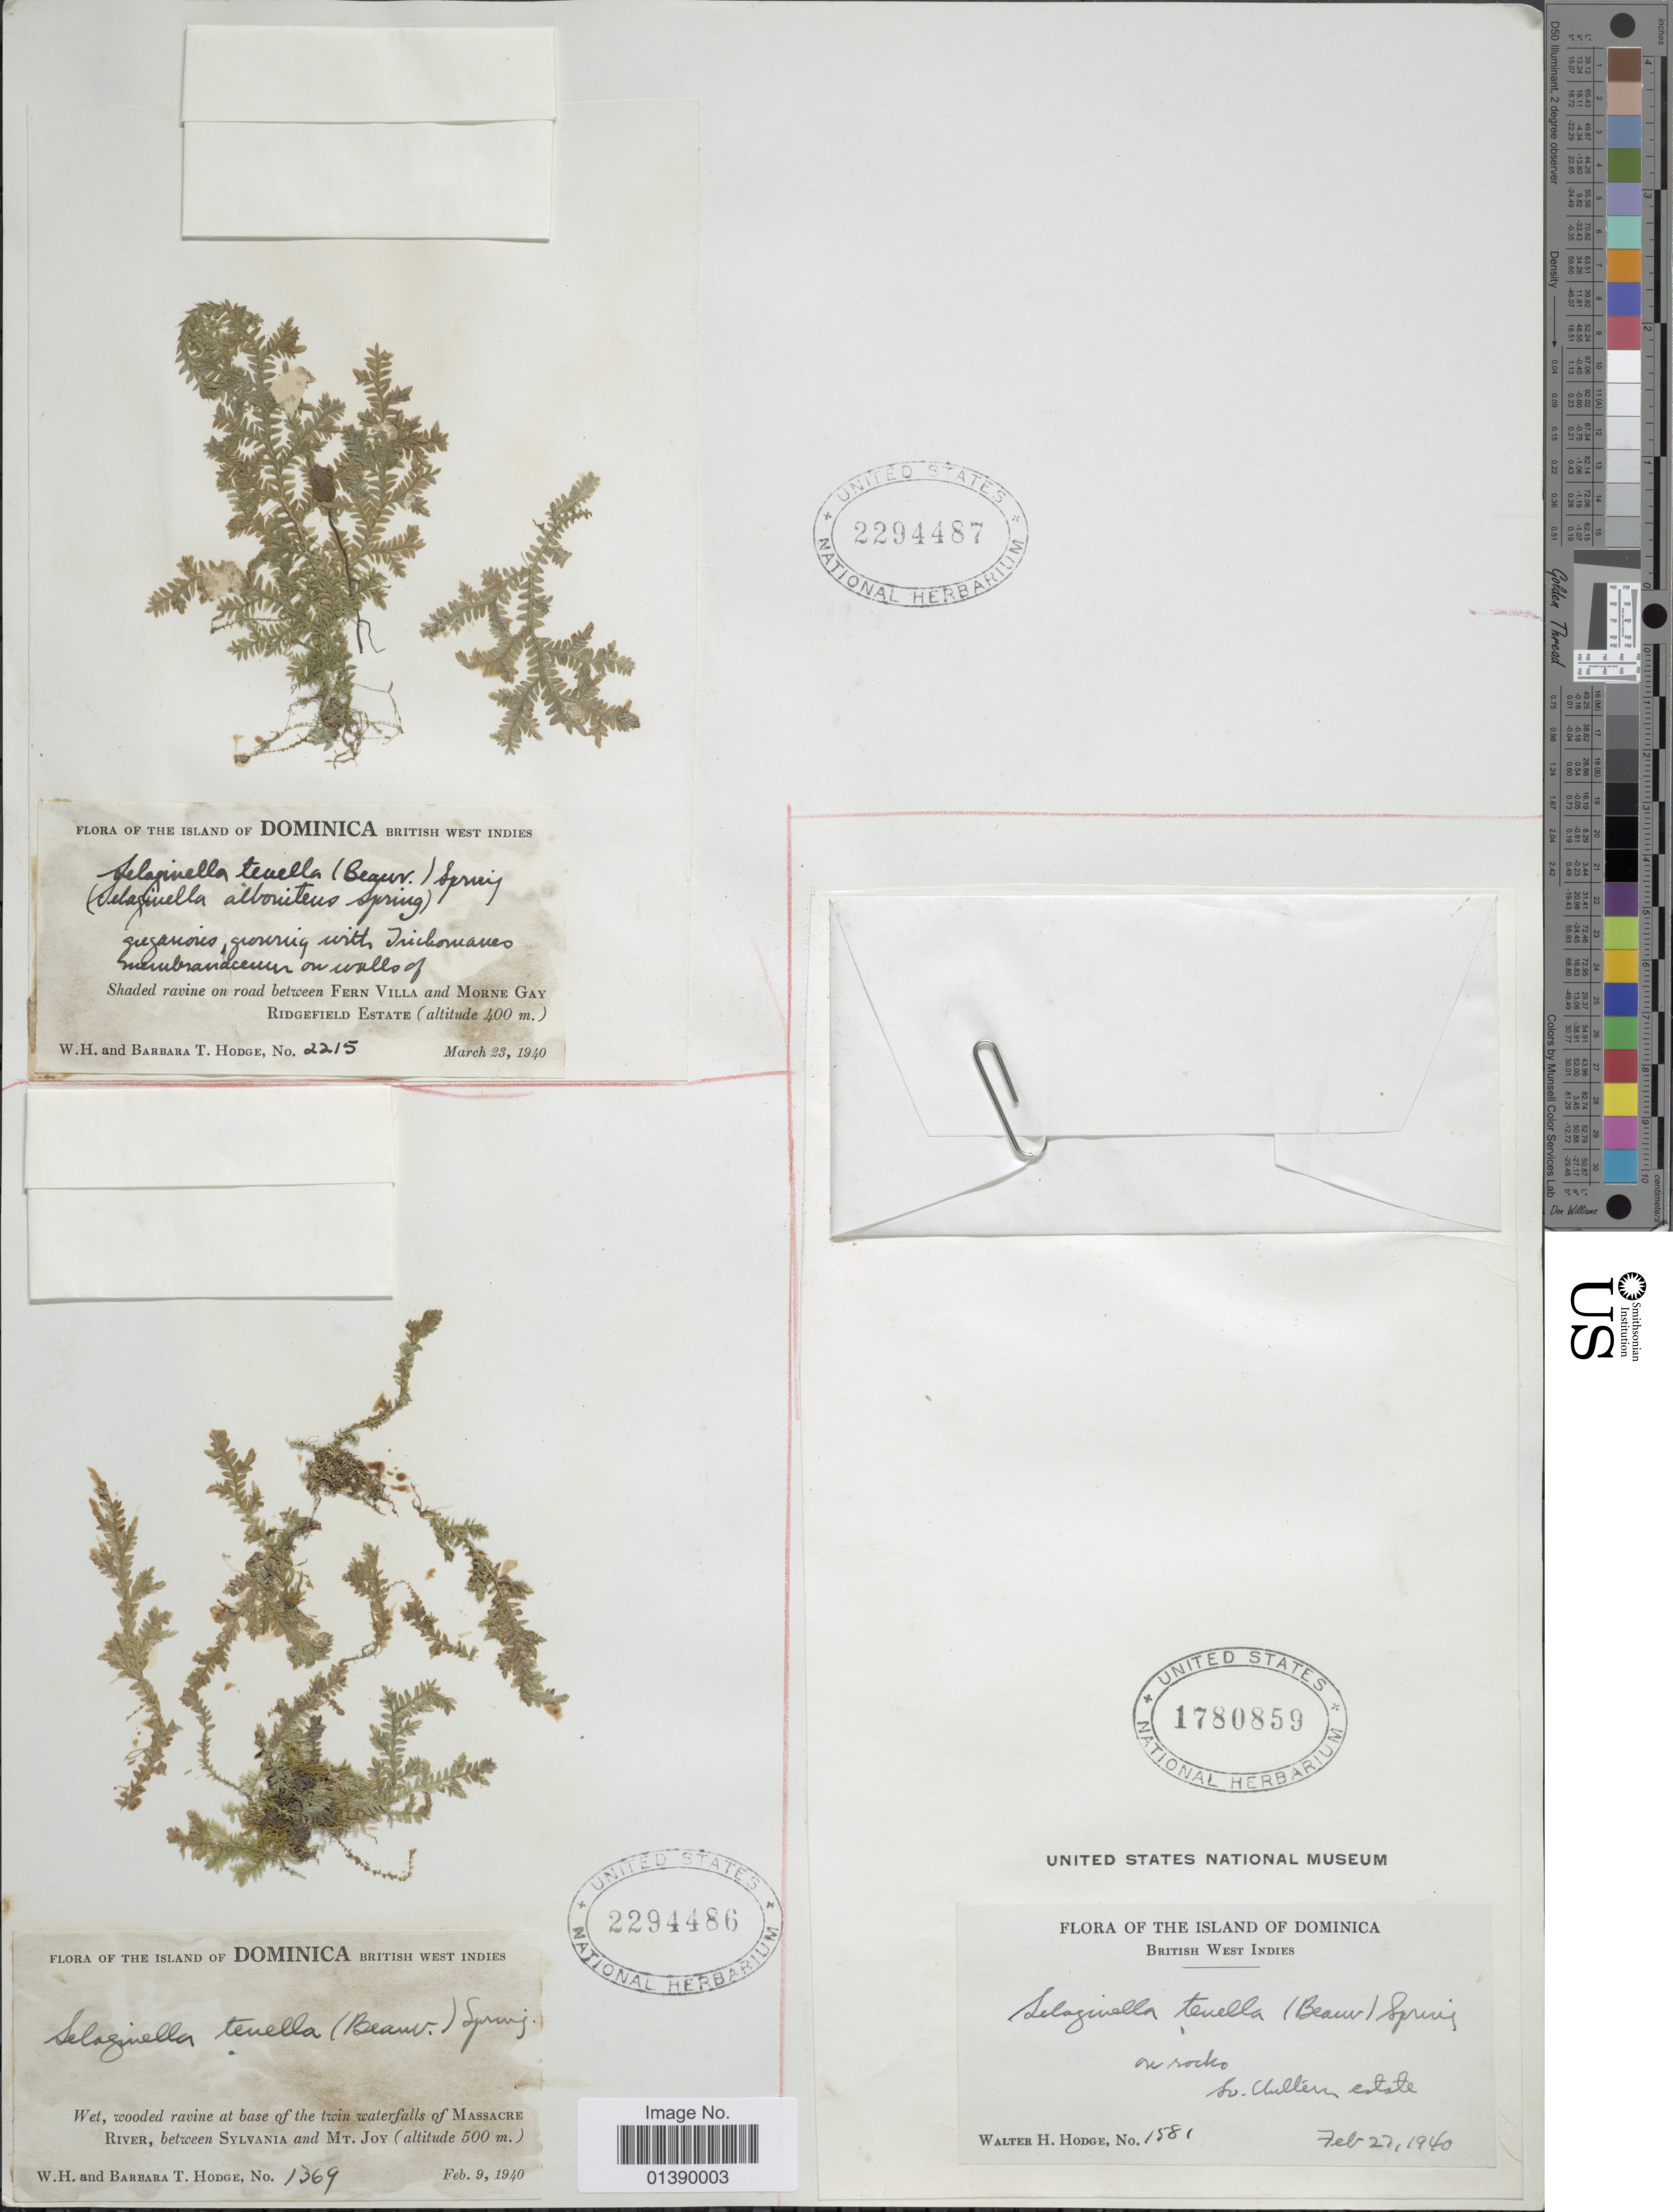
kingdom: Plantae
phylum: Tracheophyta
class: Lycopodiopsida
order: Selaginellales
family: Selaginellaceae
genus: Selaginella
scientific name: Selaginella tenella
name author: (P. Beauv.) Spring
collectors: W. Hodge & B. Hodge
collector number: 1369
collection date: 1940-02-09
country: Dominica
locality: The Island of Dominaca British West Indies, We, wooded ravine at base of the twin waterfalls of Massacre River, between Sykvania and Mt Joy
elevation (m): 500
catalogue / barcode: US 2294486